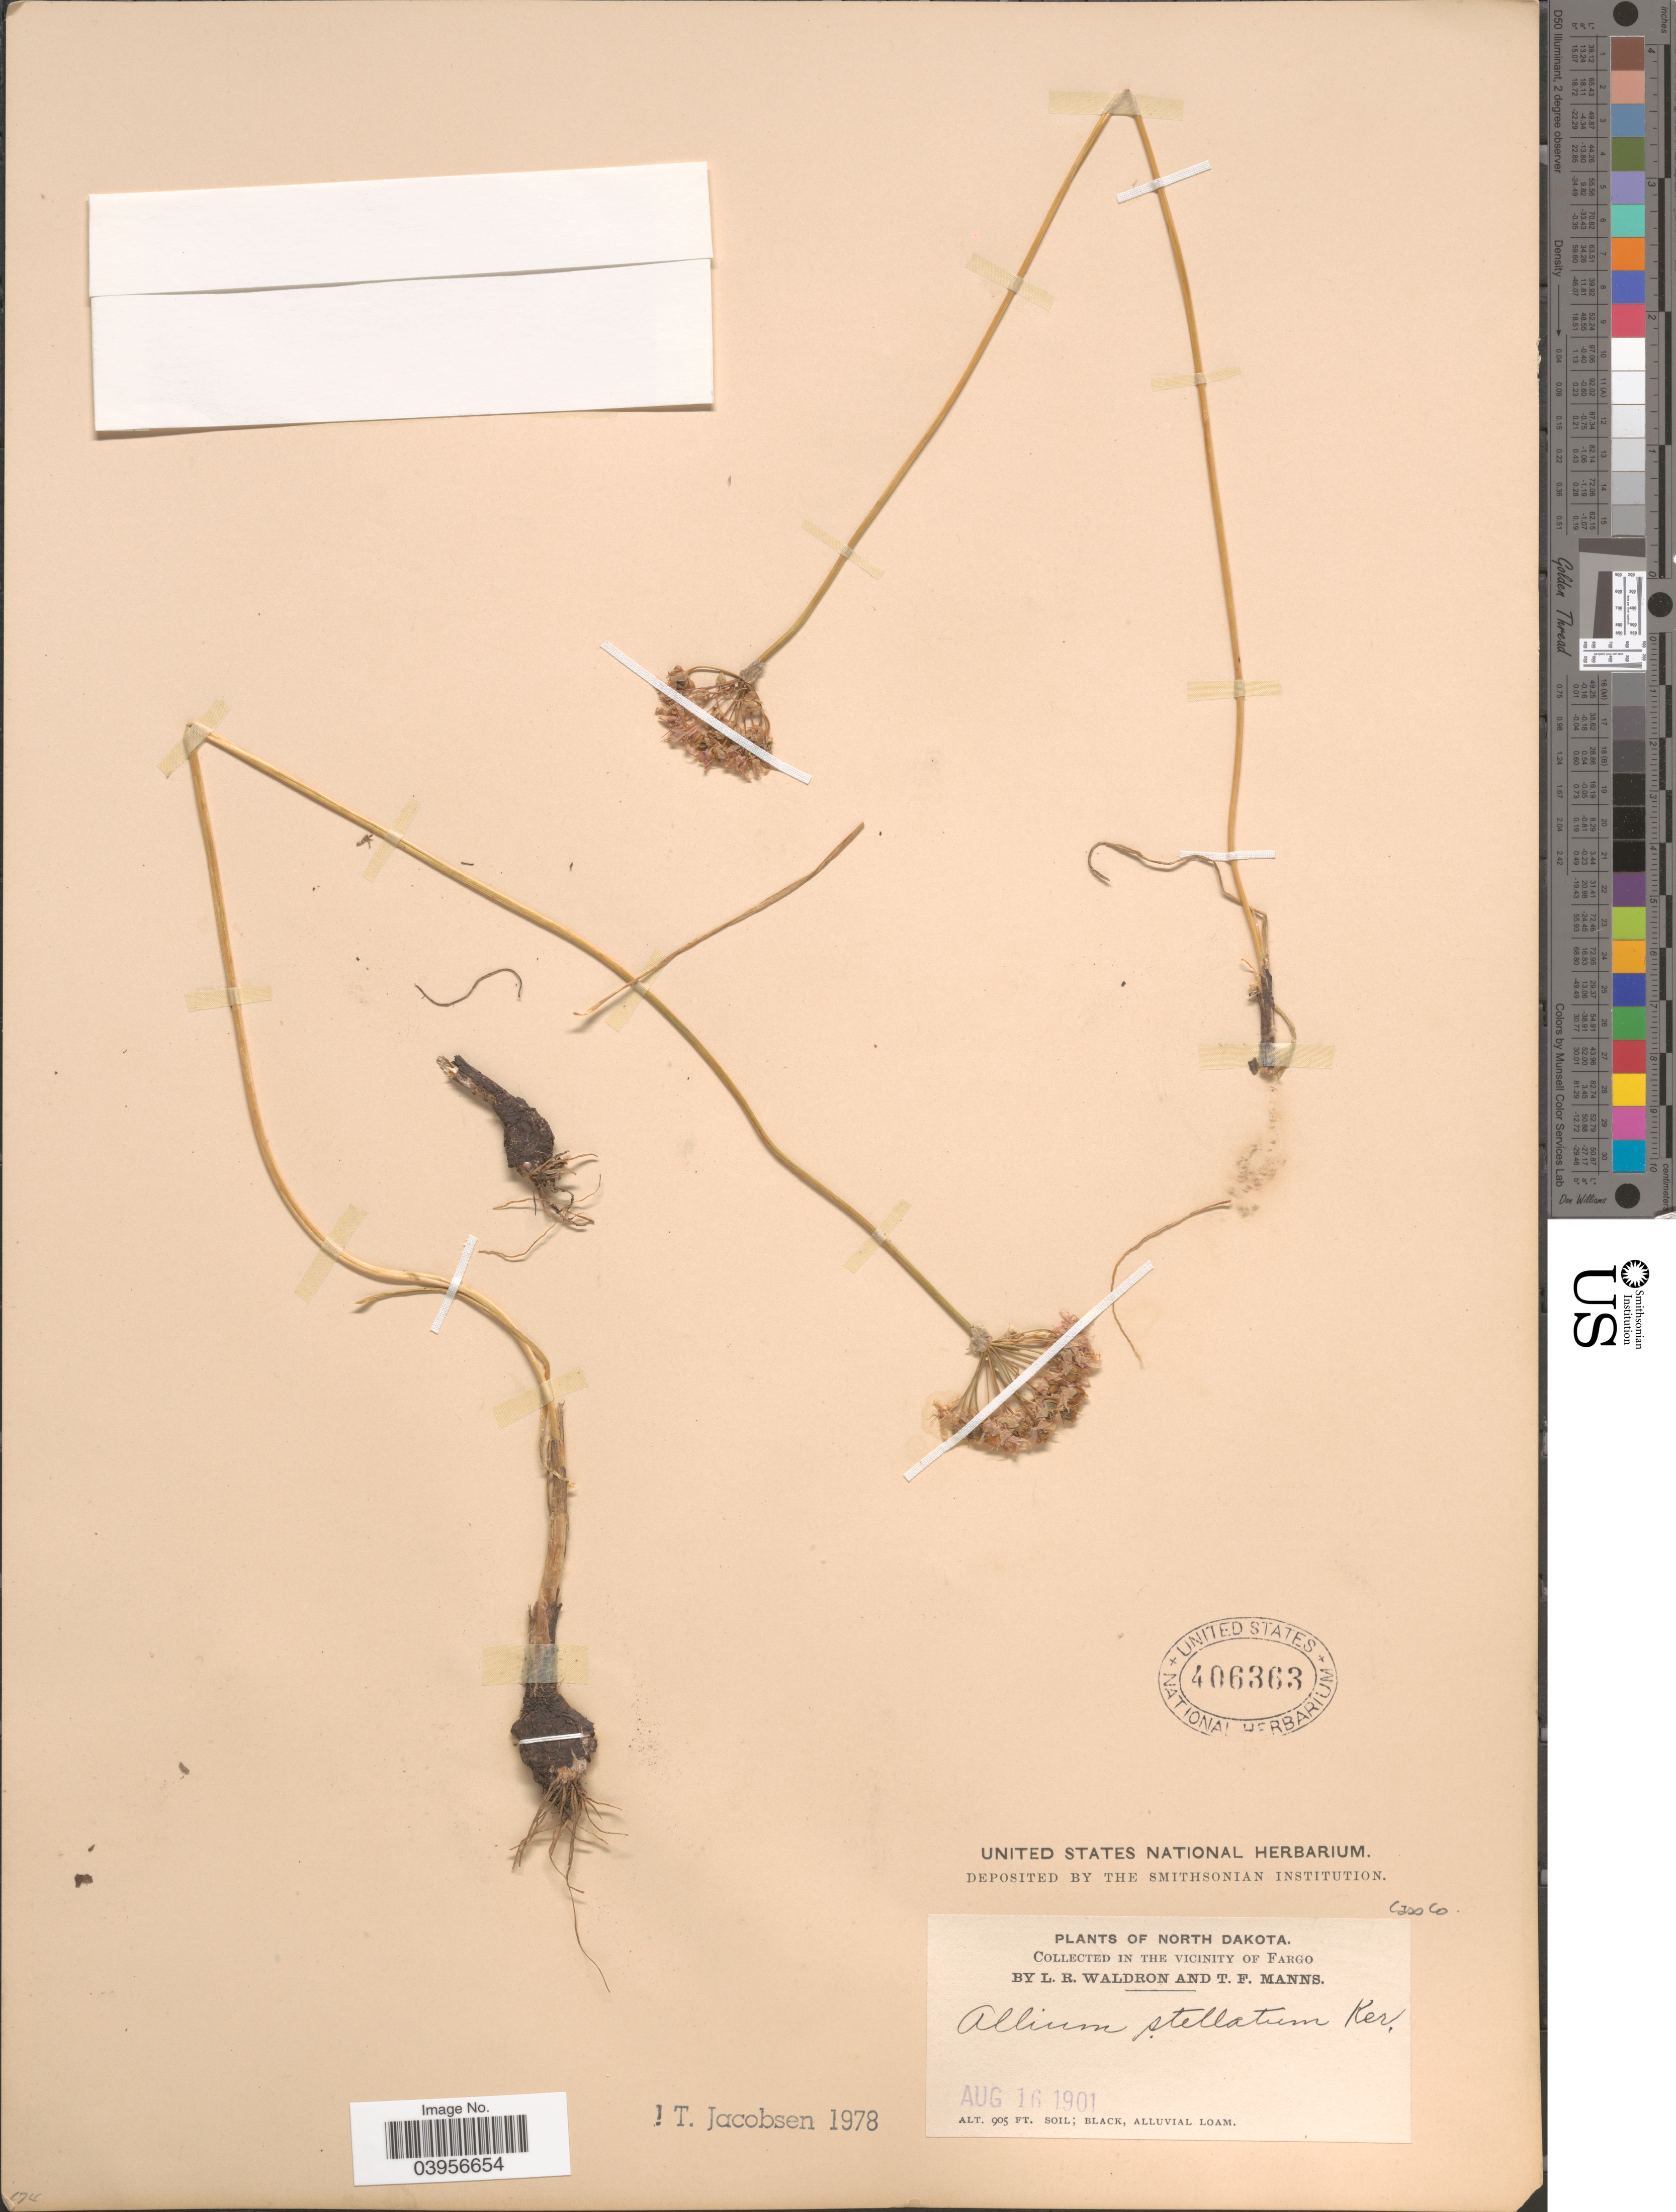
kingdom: Plantae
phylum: Tracheophyta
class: Liliopsida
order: Asparagales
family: Amaryllidaceae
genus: Allium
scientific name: Allium stellatum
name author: Nutt. ex Ker Gawl.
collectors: L. Waldron & T. Manns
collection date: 1901-08-16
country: United States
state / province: North Dakota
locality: In the vicinity of Fargo. Soil; Black, Alluvial Loam. Cass Co.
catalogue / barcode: US 406363